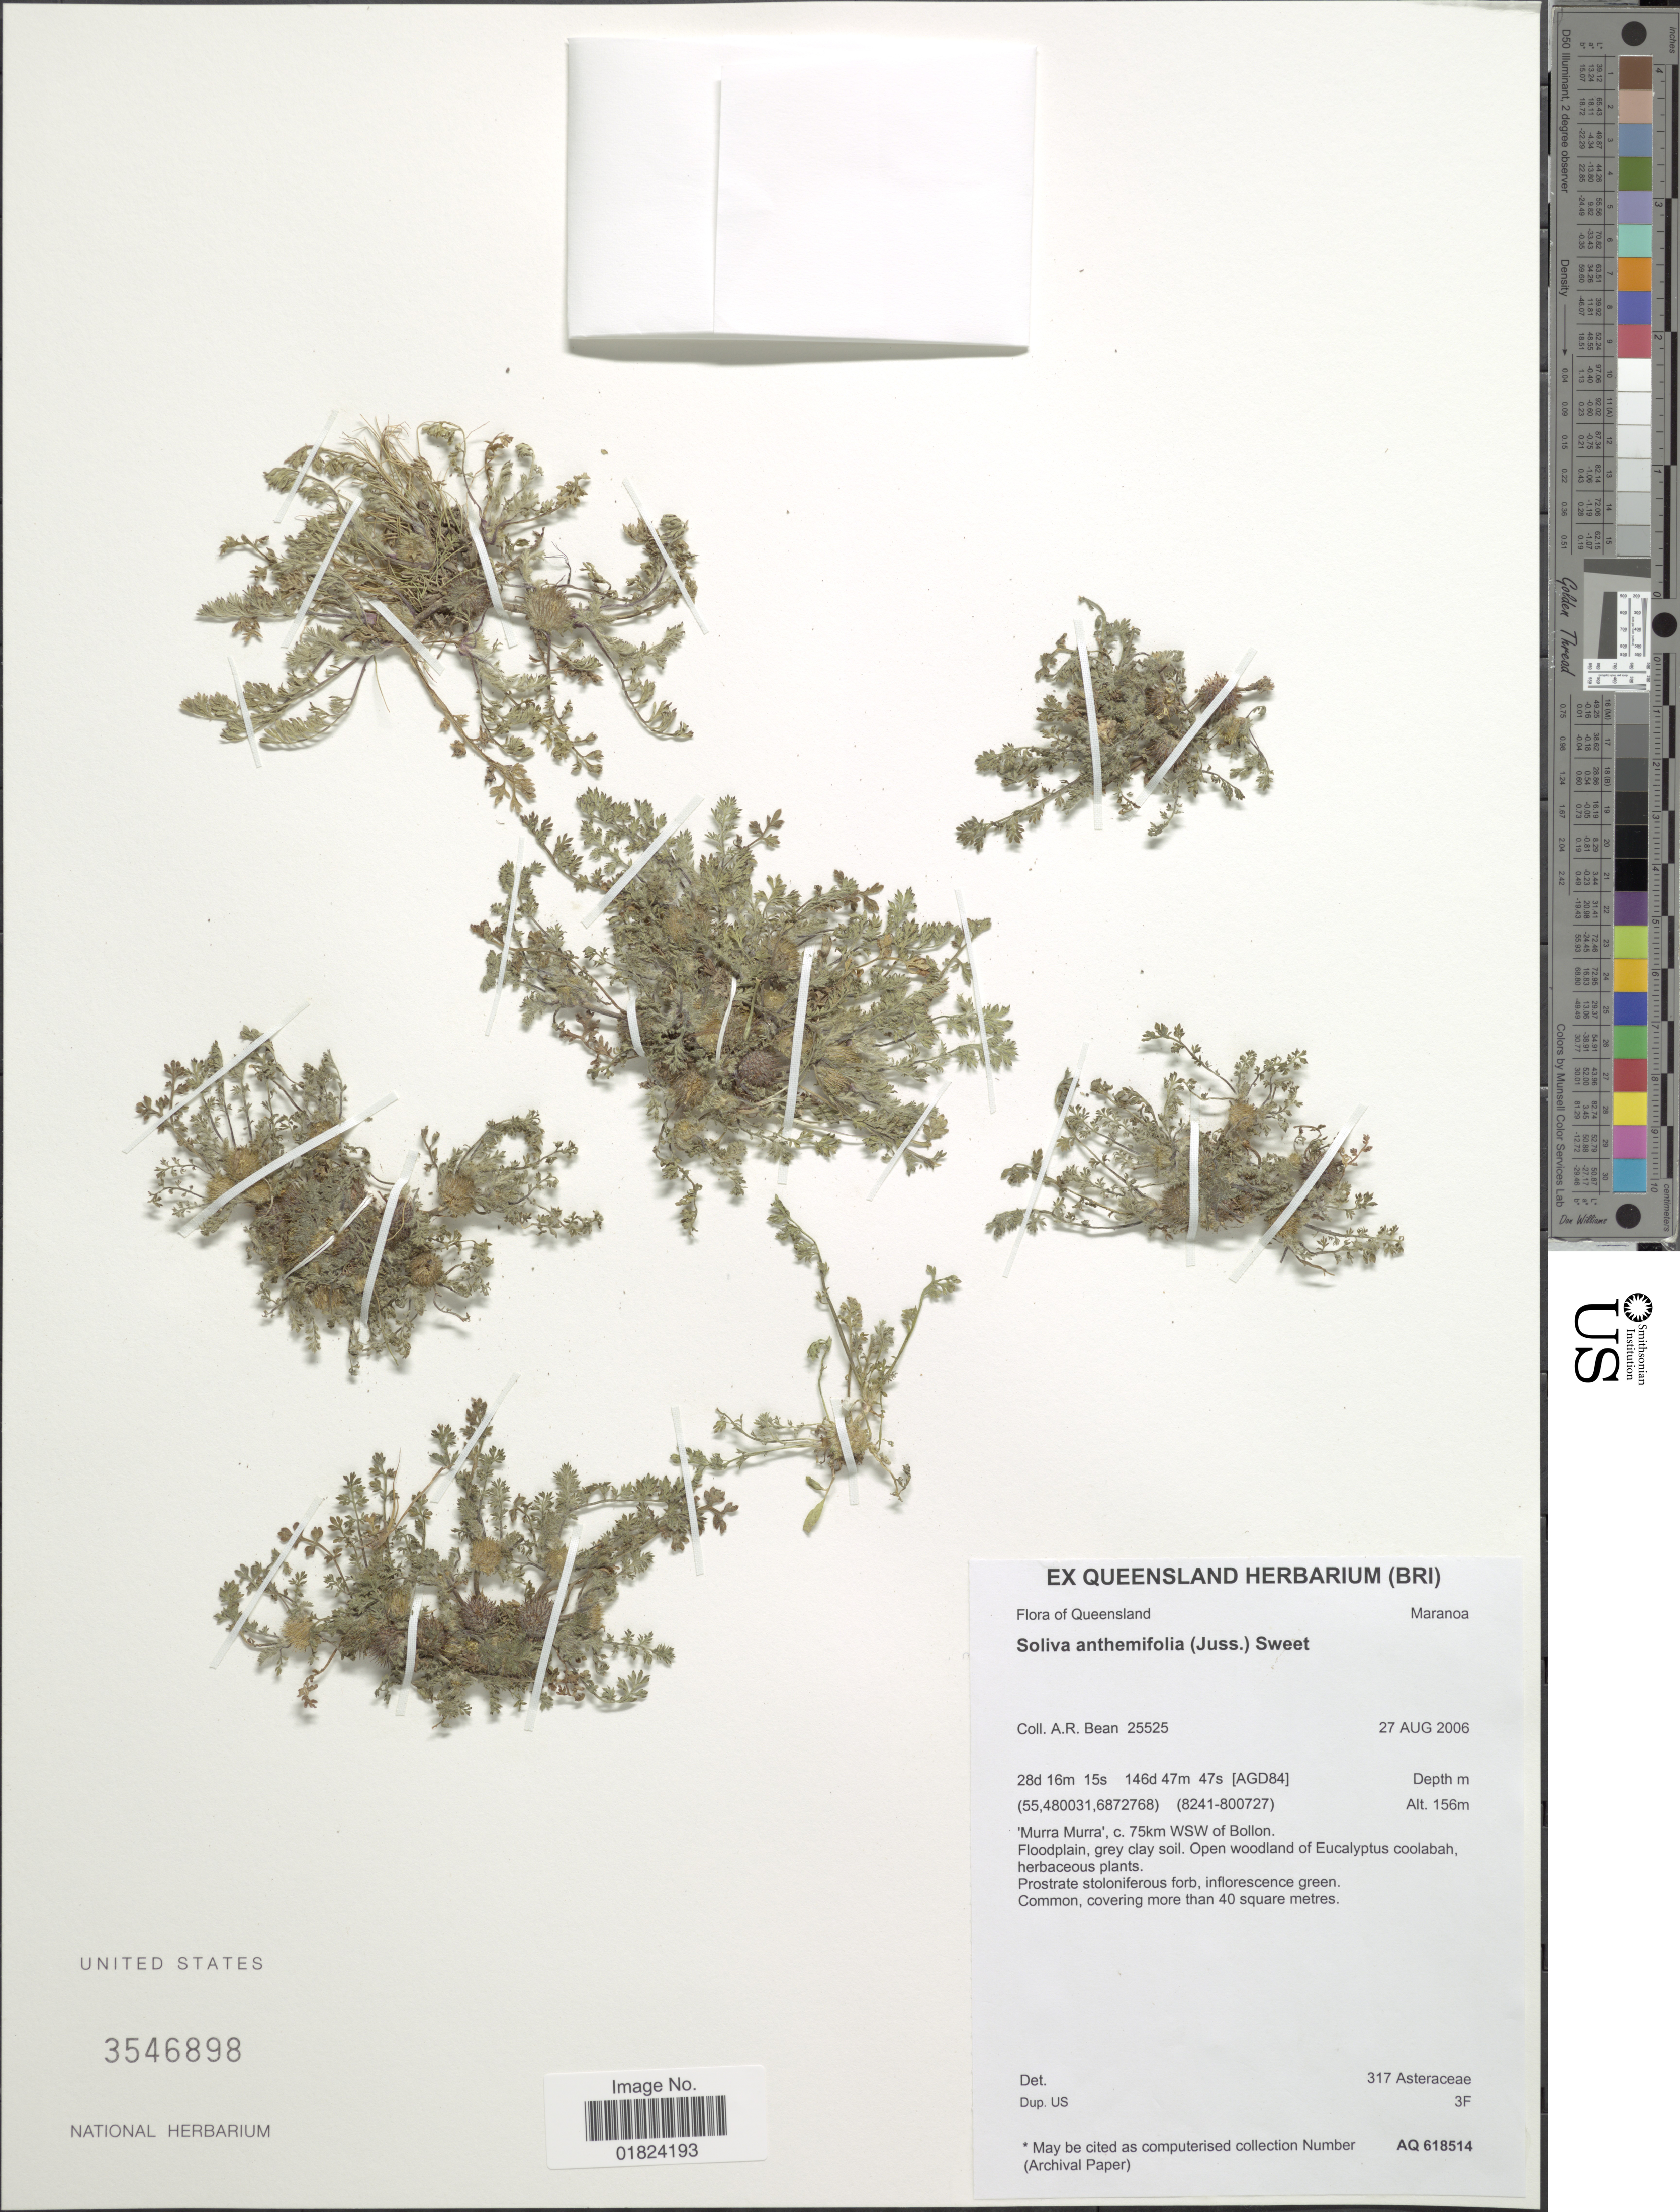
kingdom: Plantae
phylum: Tracheophyta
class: Magnoliopsida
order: Asterales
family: Asteraceae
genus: Soliva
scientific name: Soliva anthemifolia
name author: (Juss.) Sweet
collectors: A. R. Bean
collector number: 25525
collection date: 2006-08-27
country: Australia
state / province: Queensland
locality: Maranoa, 'Murra Murra', c. 75 km WSW of Bollon, floodplain.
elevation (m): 156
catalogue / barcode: US 3546898